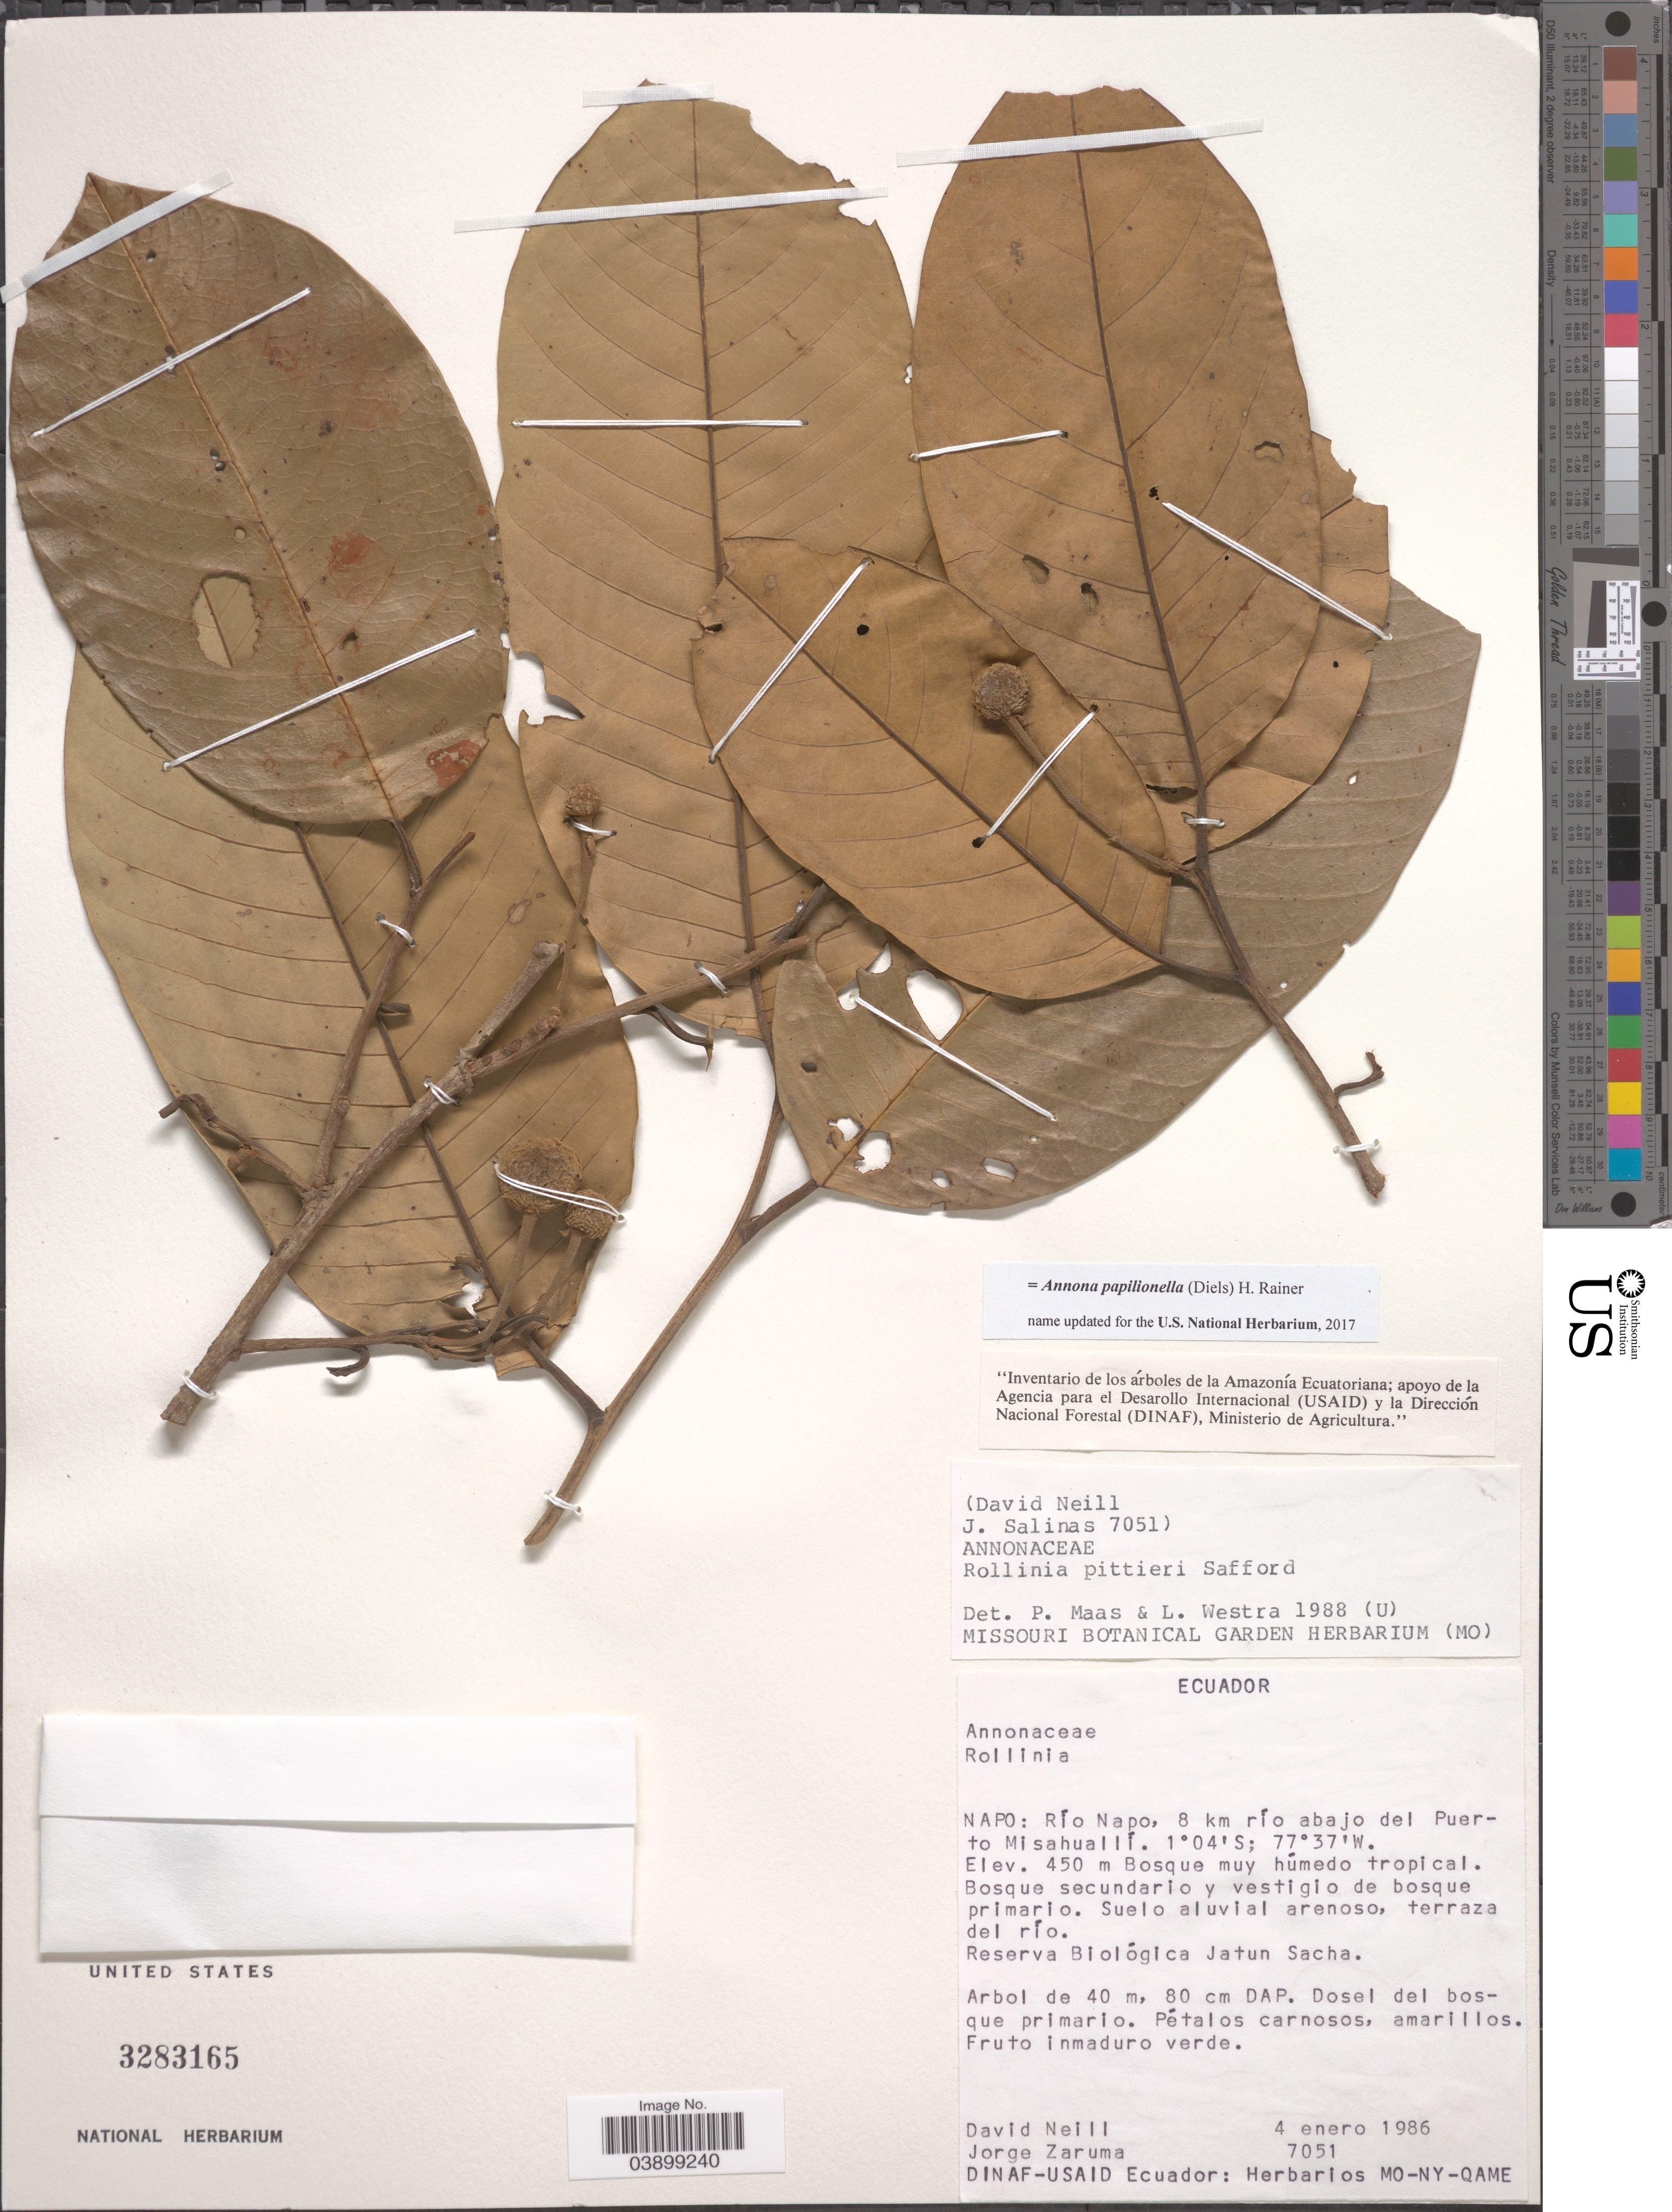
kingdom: Plantae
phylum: Tracheophyta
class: Magnoliopsida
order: Magnoliales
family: Annonaceae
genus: Annona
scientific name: Annona papilionella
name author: (Diels) H. Rainer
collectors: D. Neill & J. Zaruma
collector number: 7051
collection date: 1986-01-04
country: Ecuador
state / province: Napo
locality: Río Napo, 8 km río abajo del Puerto Misahuallí. Reserva Biológica Jatun Sacha.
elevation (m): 450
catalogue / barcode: US 3283165